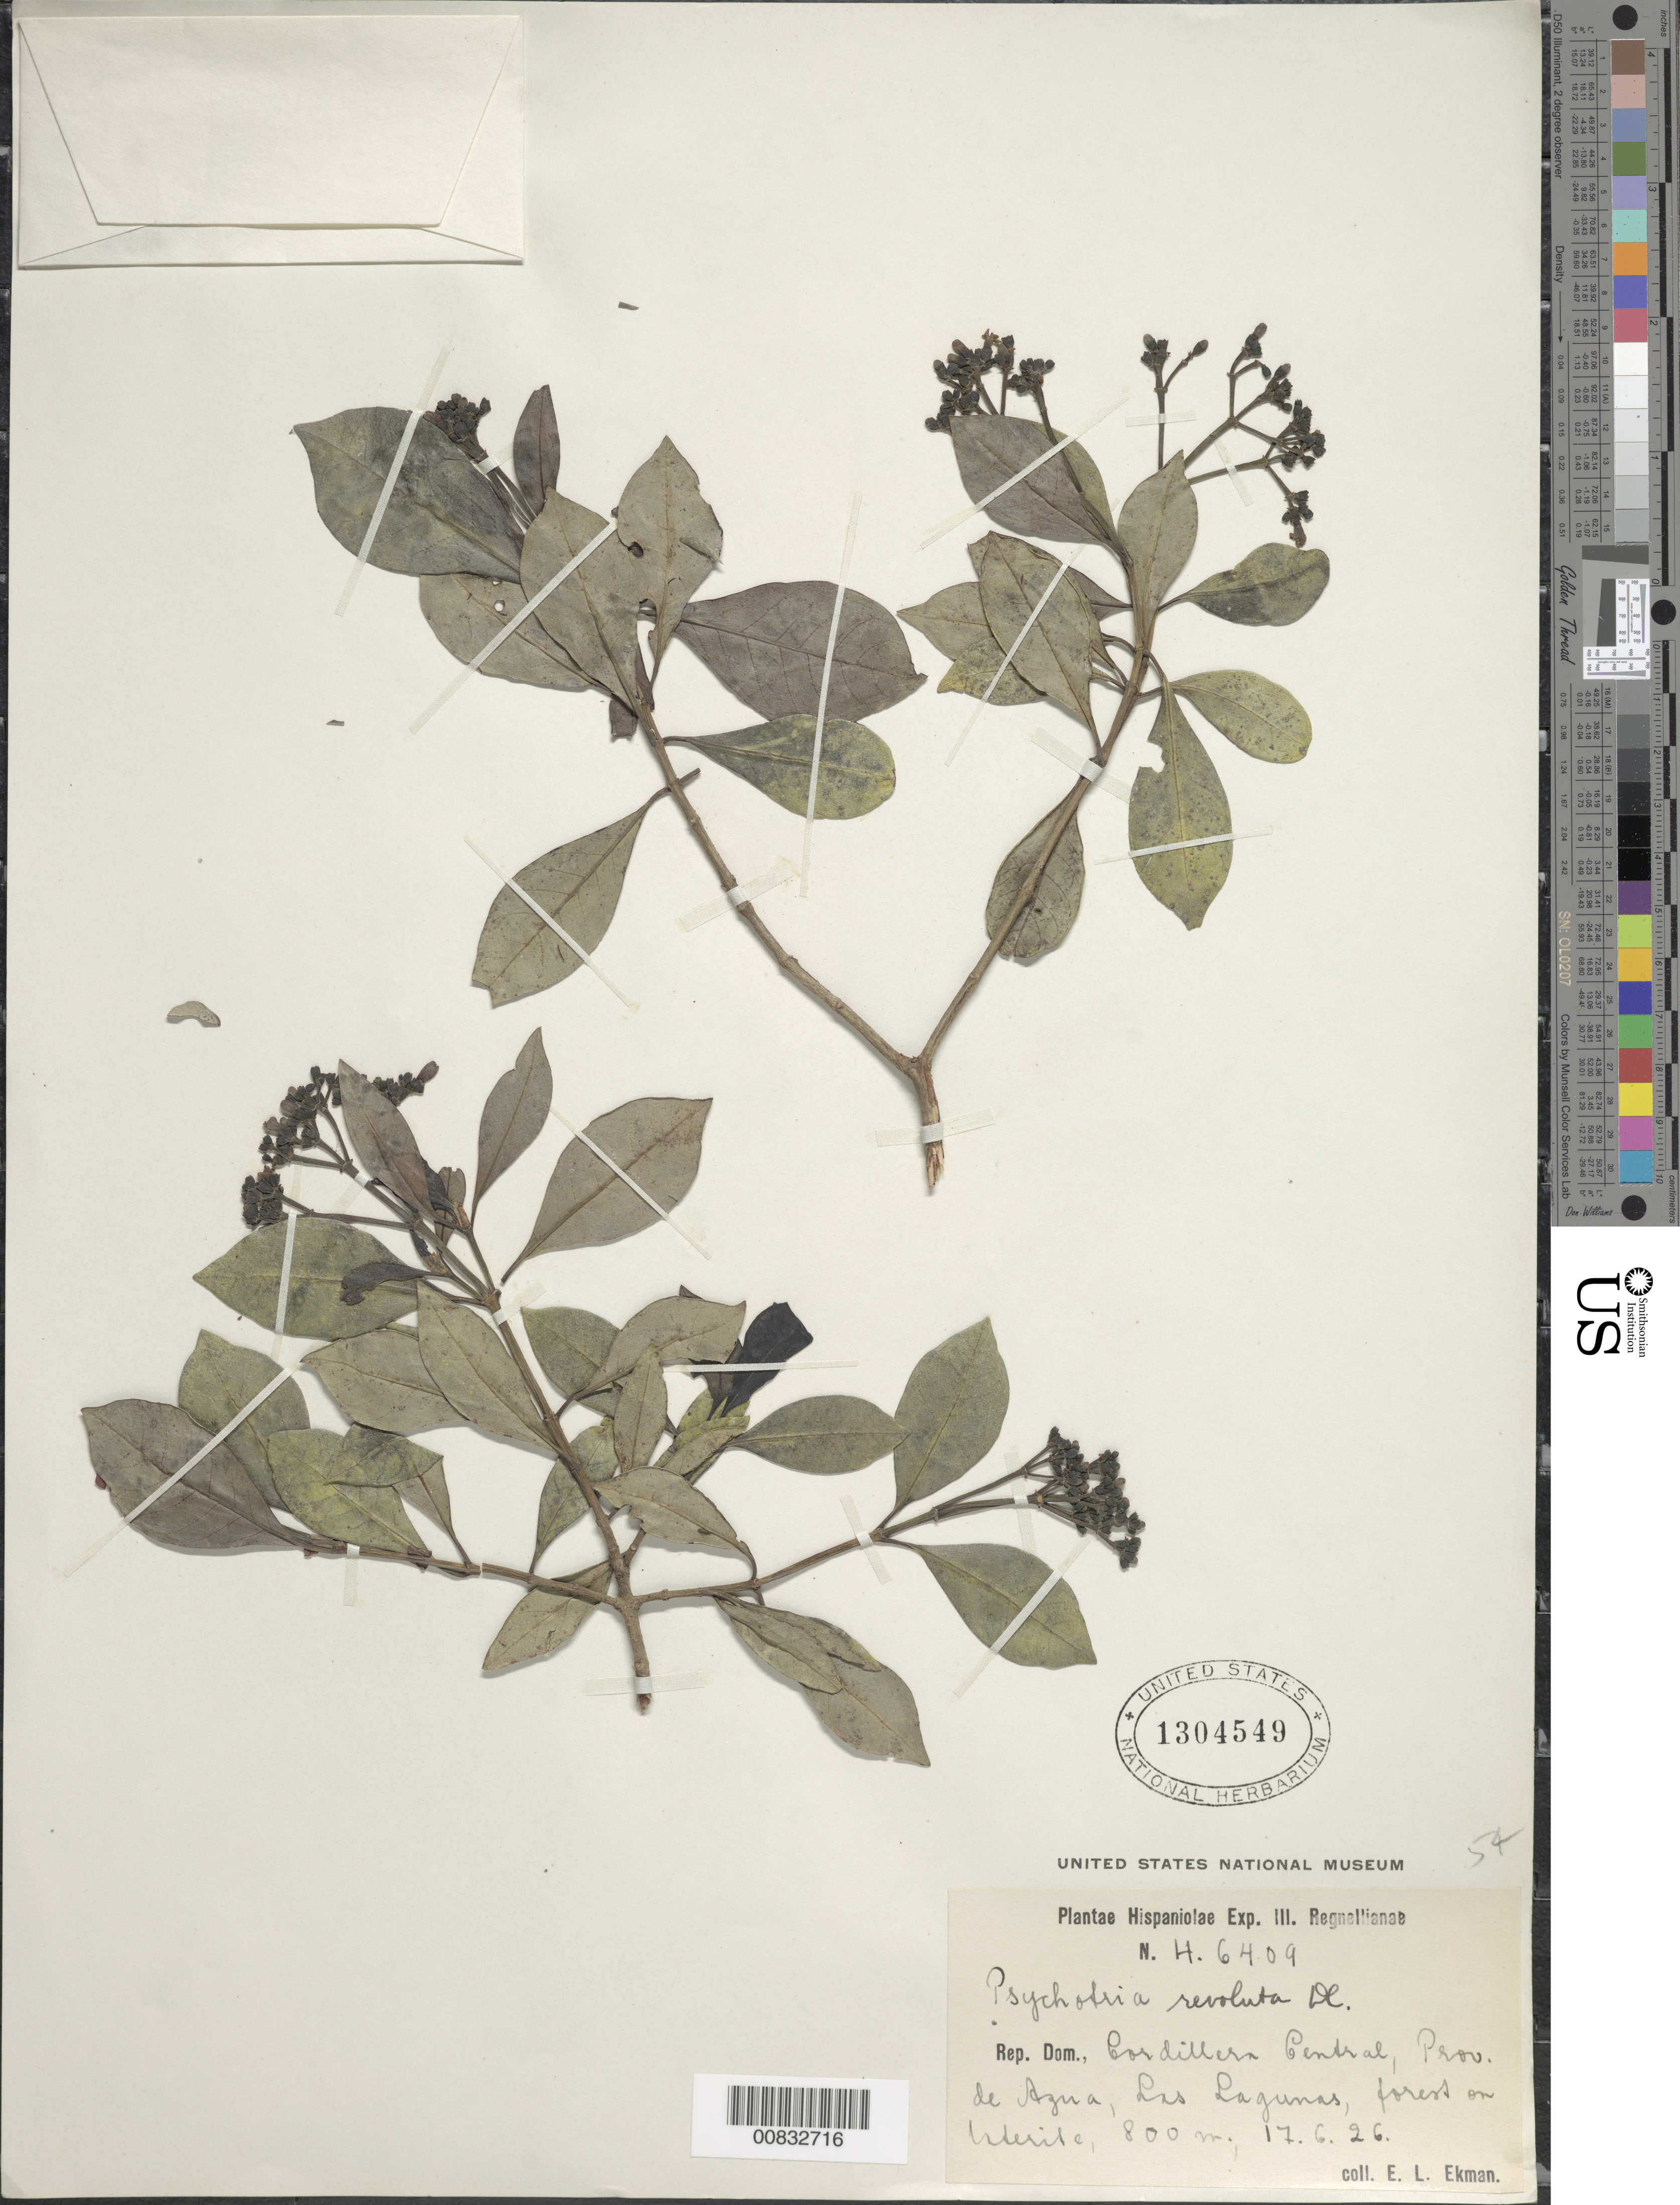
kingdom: Plantae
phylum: Tracheophyta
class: Magnoliopsida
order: Gentianales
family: Rubiaceae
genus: Psychotria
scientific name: Psychotria revoluta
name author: DC.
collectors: E. L. Ekman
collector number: H 6409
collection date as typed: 17 Jun 1926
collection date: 1926-06-17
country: Dominican Republic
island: Hispaniola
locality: Cordillera Central, Las Lagunas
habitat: Forest on "interite"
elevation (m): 800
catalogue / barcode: US 1304549